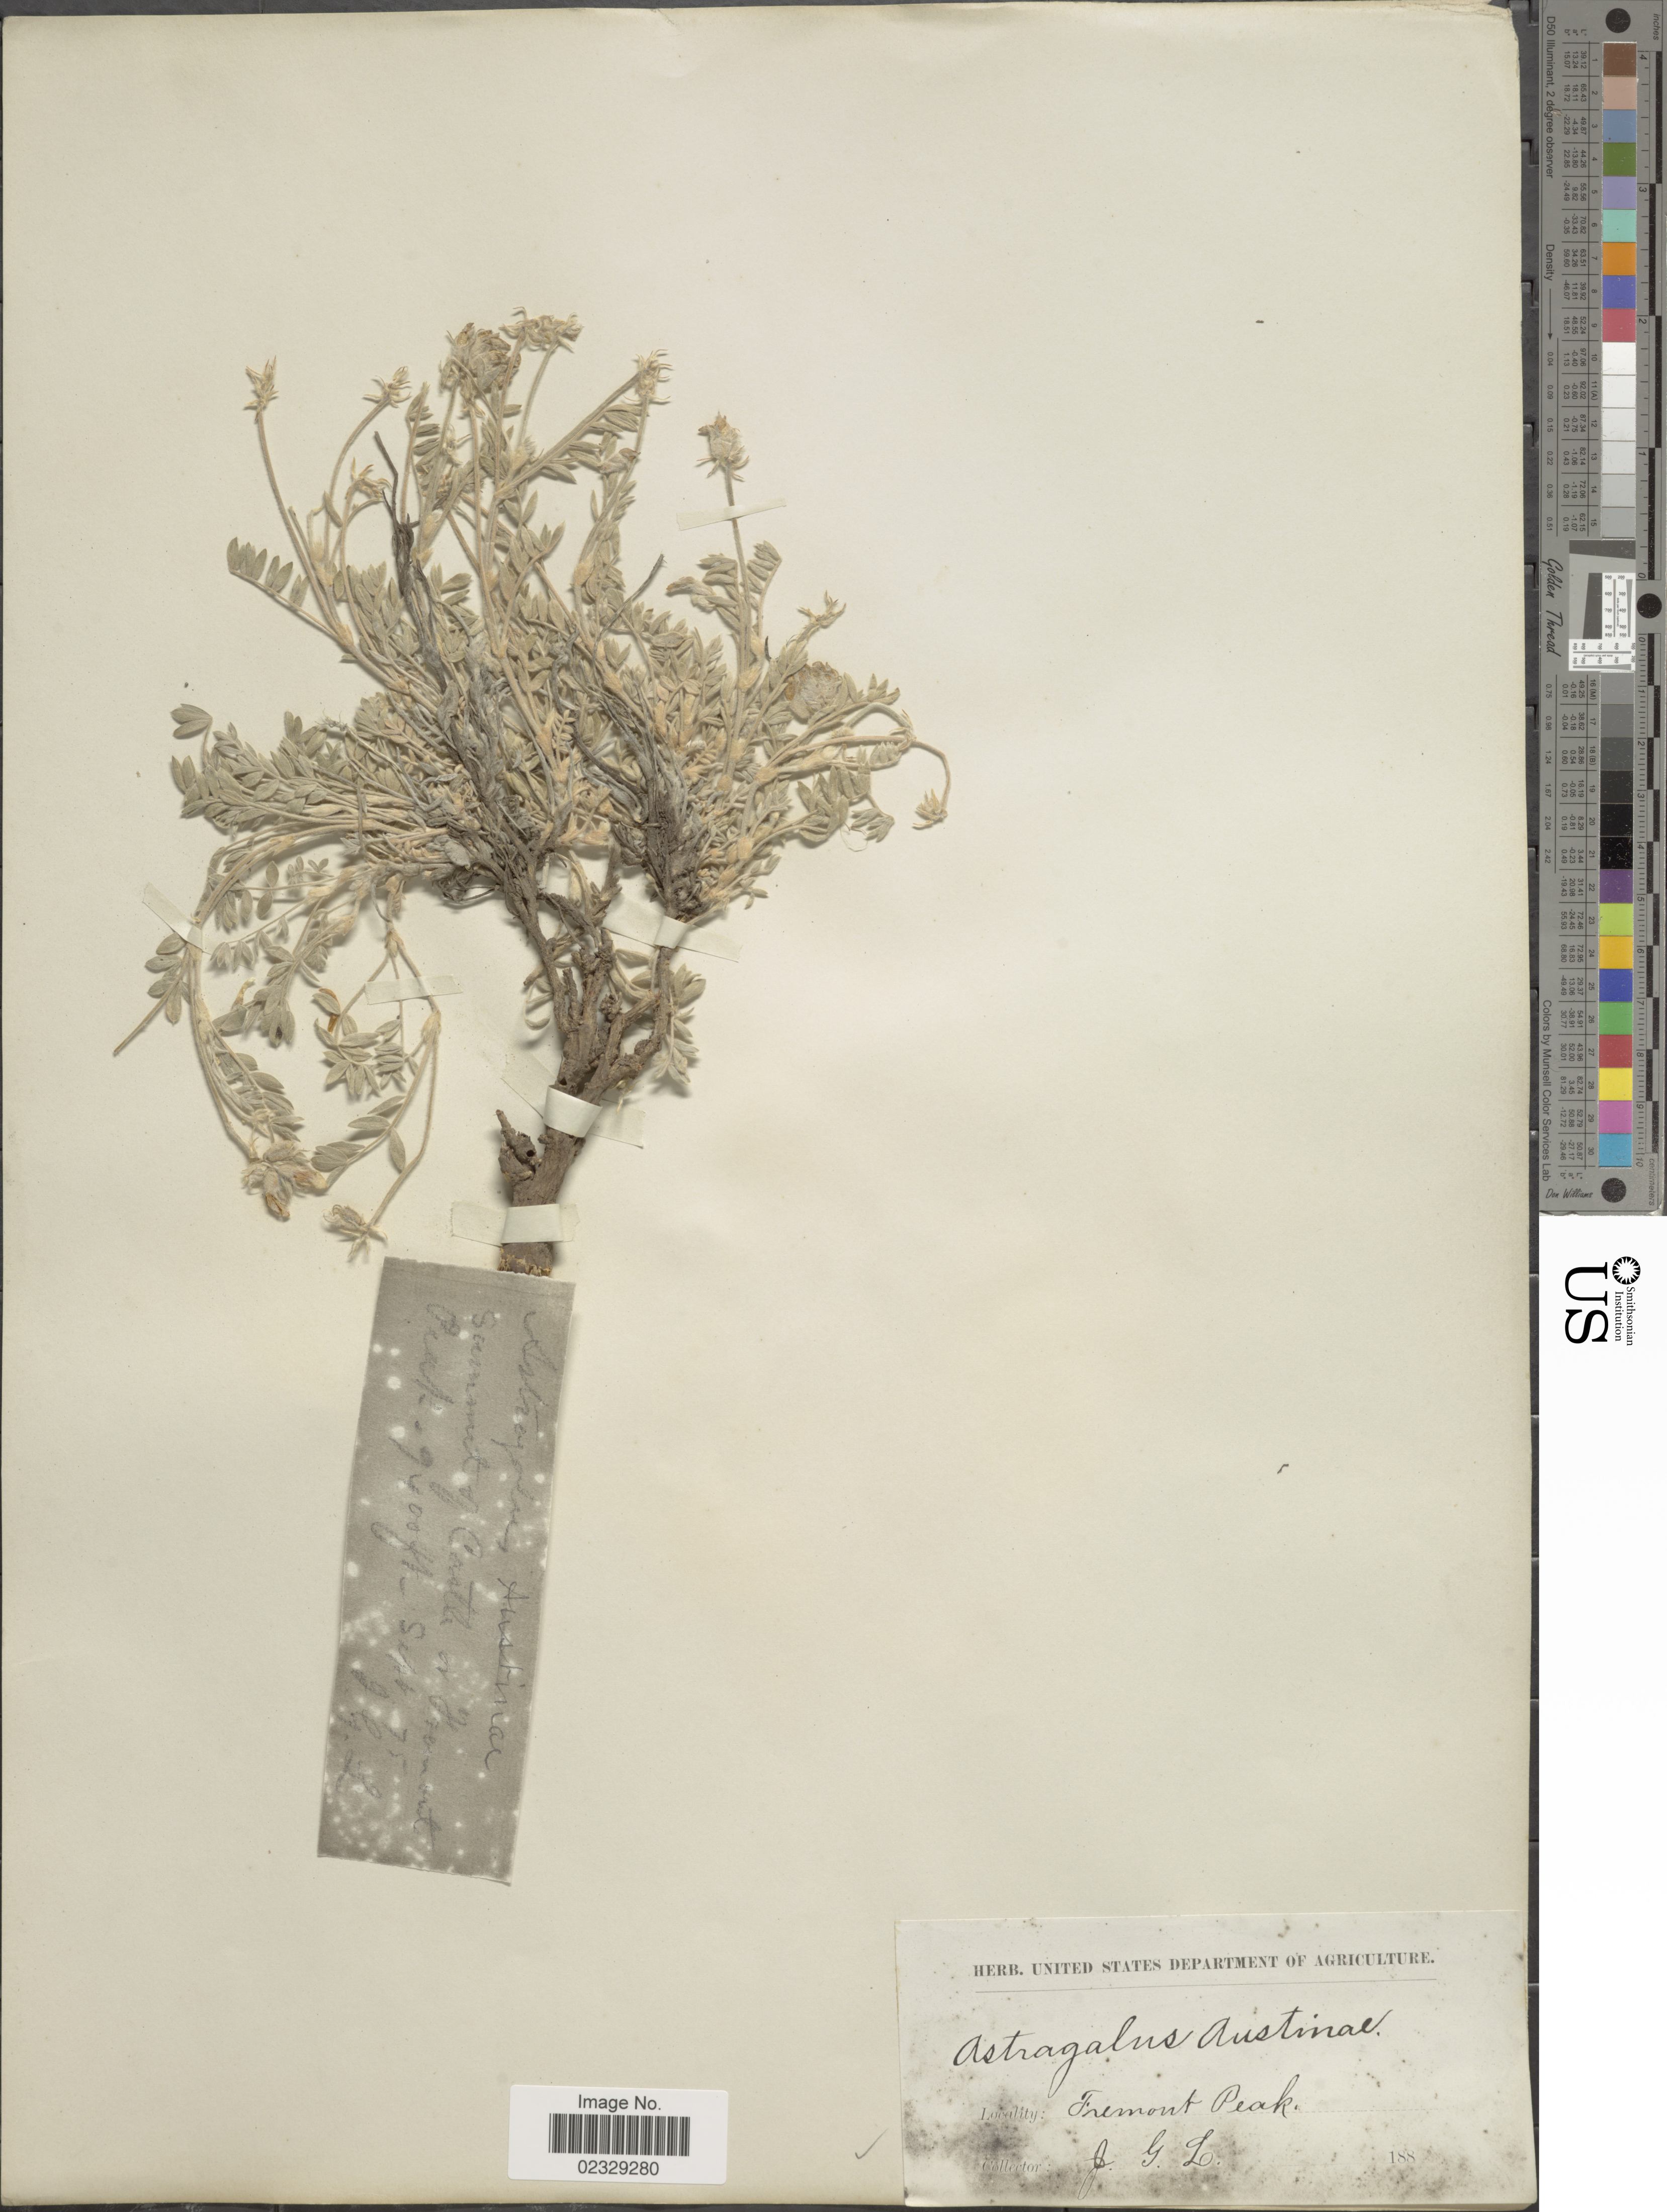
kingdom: Plantae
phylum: Tracheophyta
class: Magnoliopsida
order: Fabales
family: Fabaceae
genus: Astragalus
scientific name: Astragalus austinae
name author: M.E. Jones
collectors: J. G. L.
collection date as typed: Transcribed d/m/y: /9/75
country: United States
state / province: California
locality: Summit of Castle or Fremont Peak